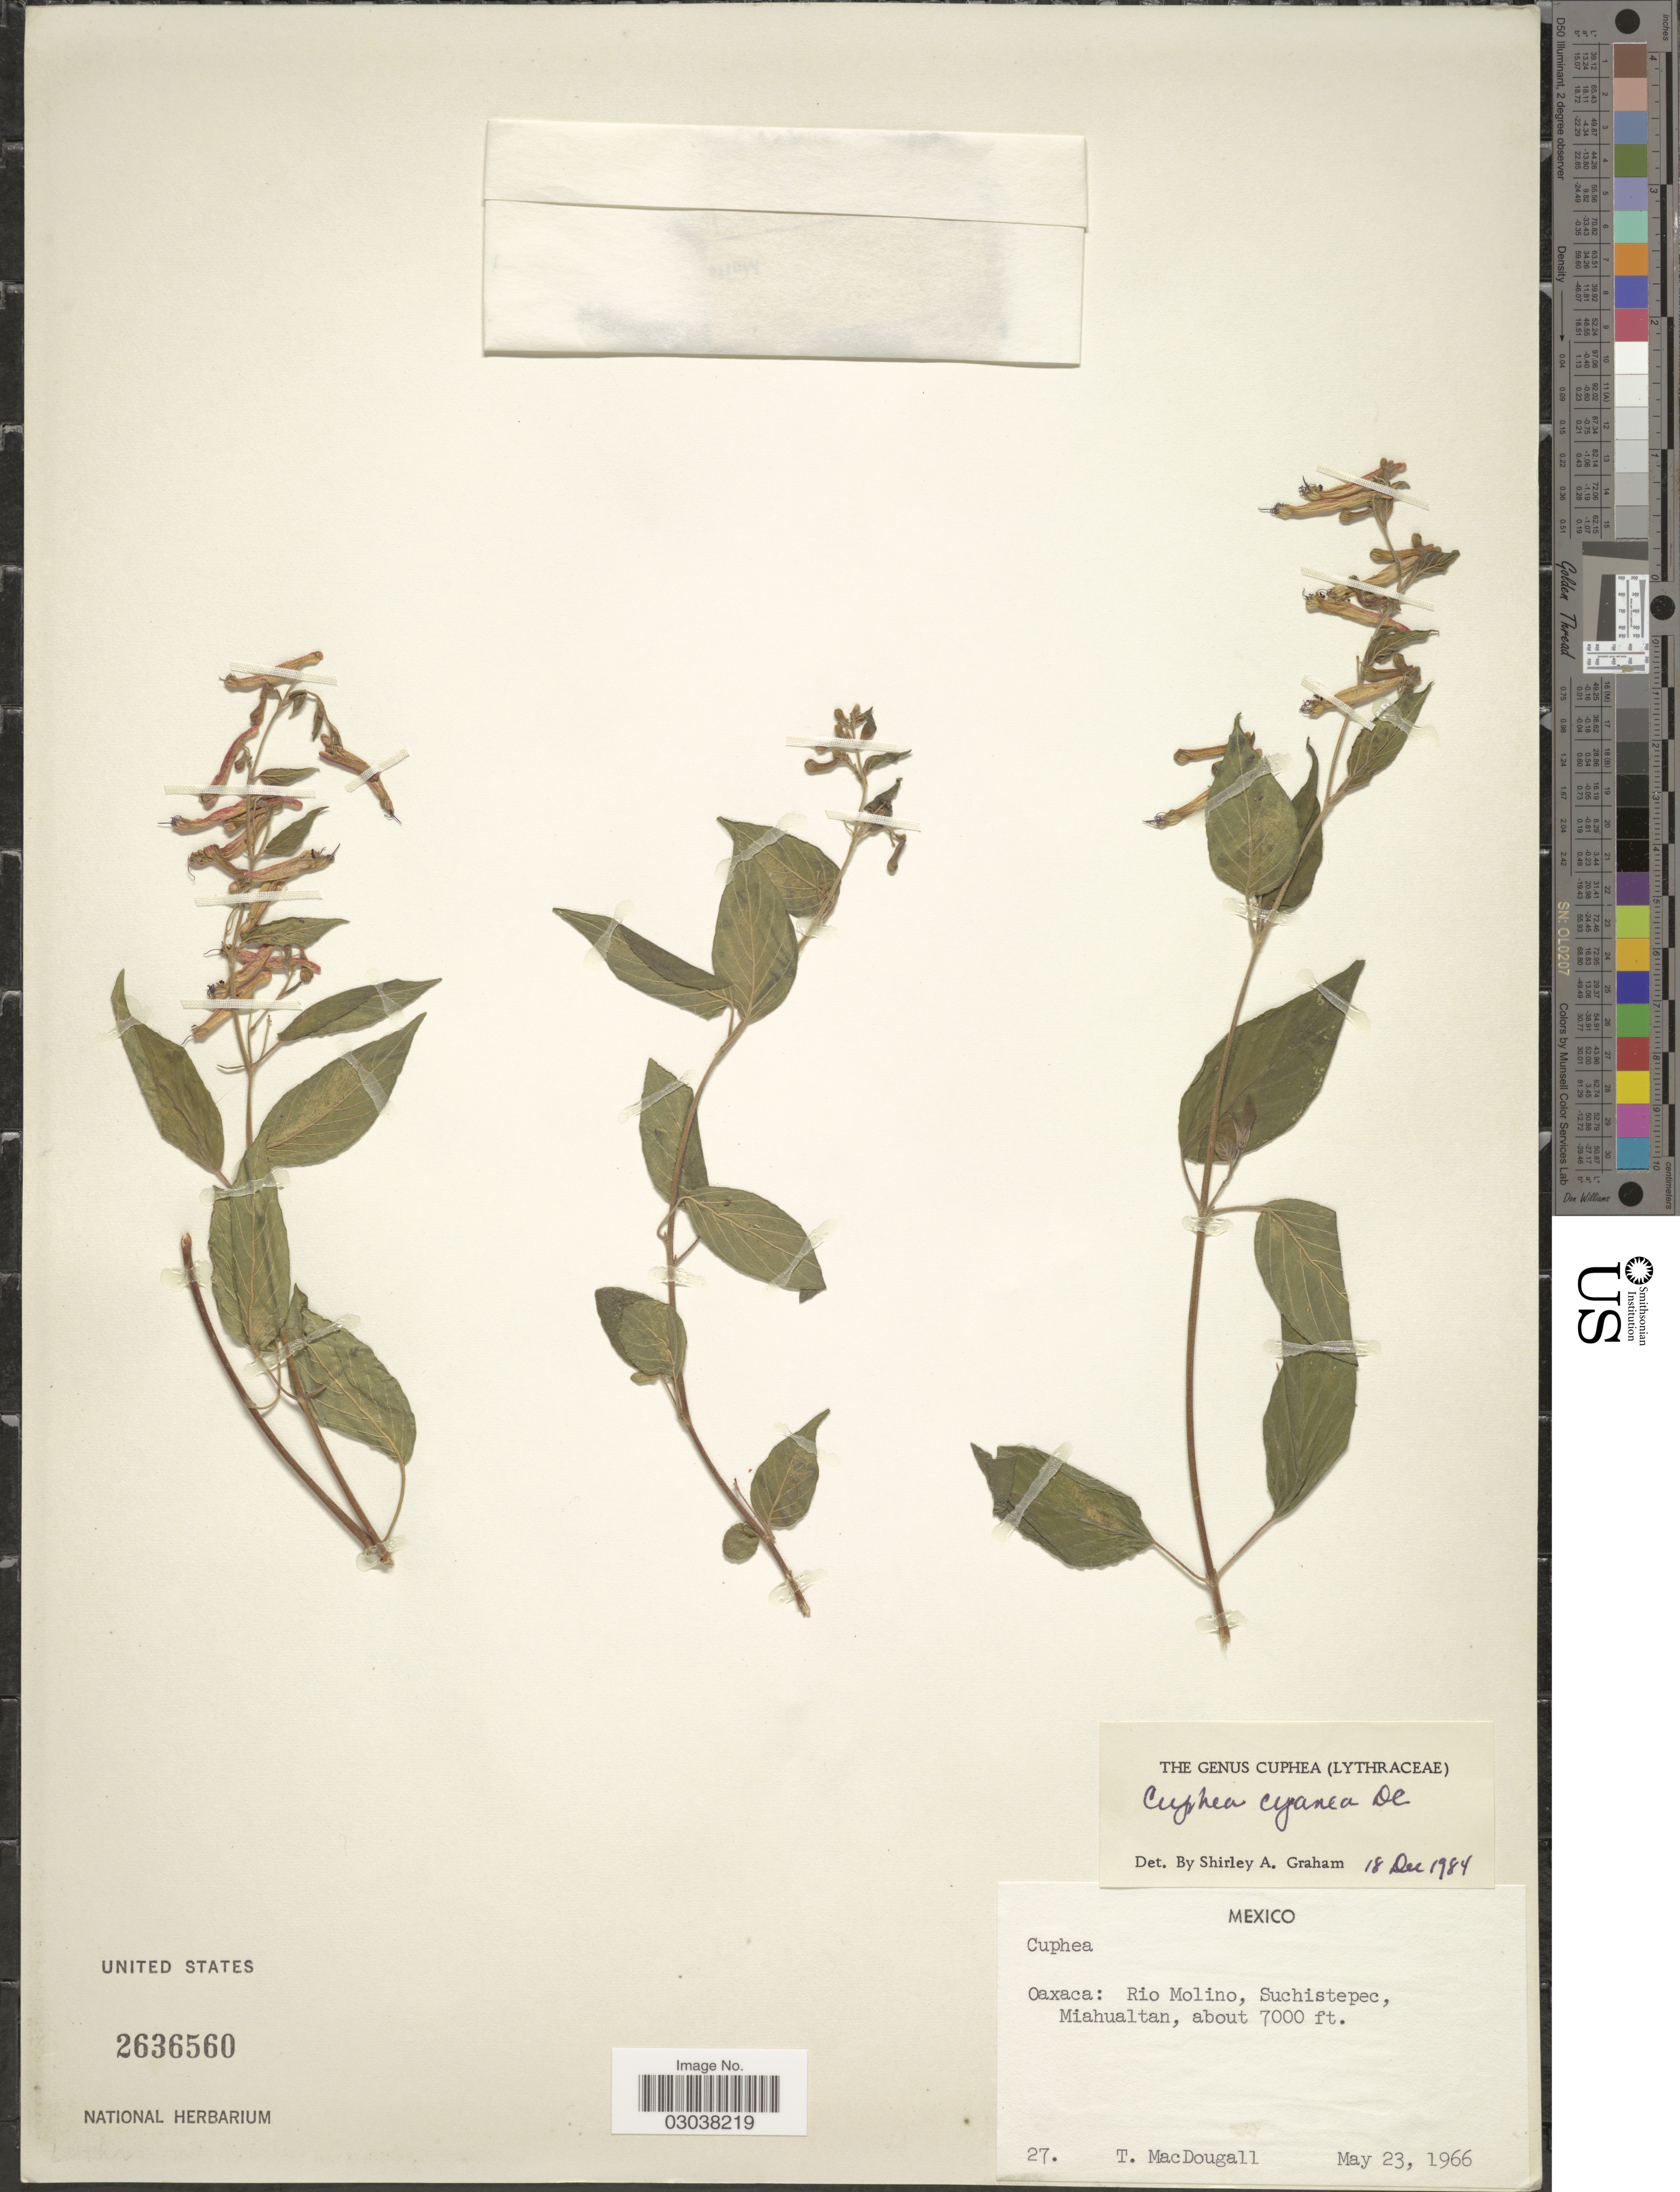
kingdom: Plantae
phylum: Tracheophyta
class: Magnoliopsida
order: Myrtales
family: Lythraceae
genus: Cuphea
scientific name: Cuphea cyanea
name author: DC.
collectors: T. B. MacDougall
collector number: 27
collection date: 1966-05-23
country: Mexico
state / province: Oaxaca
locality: Rio Molino, Suchistepec, Miahualtan.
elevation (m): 2134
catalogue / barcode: US 2636560